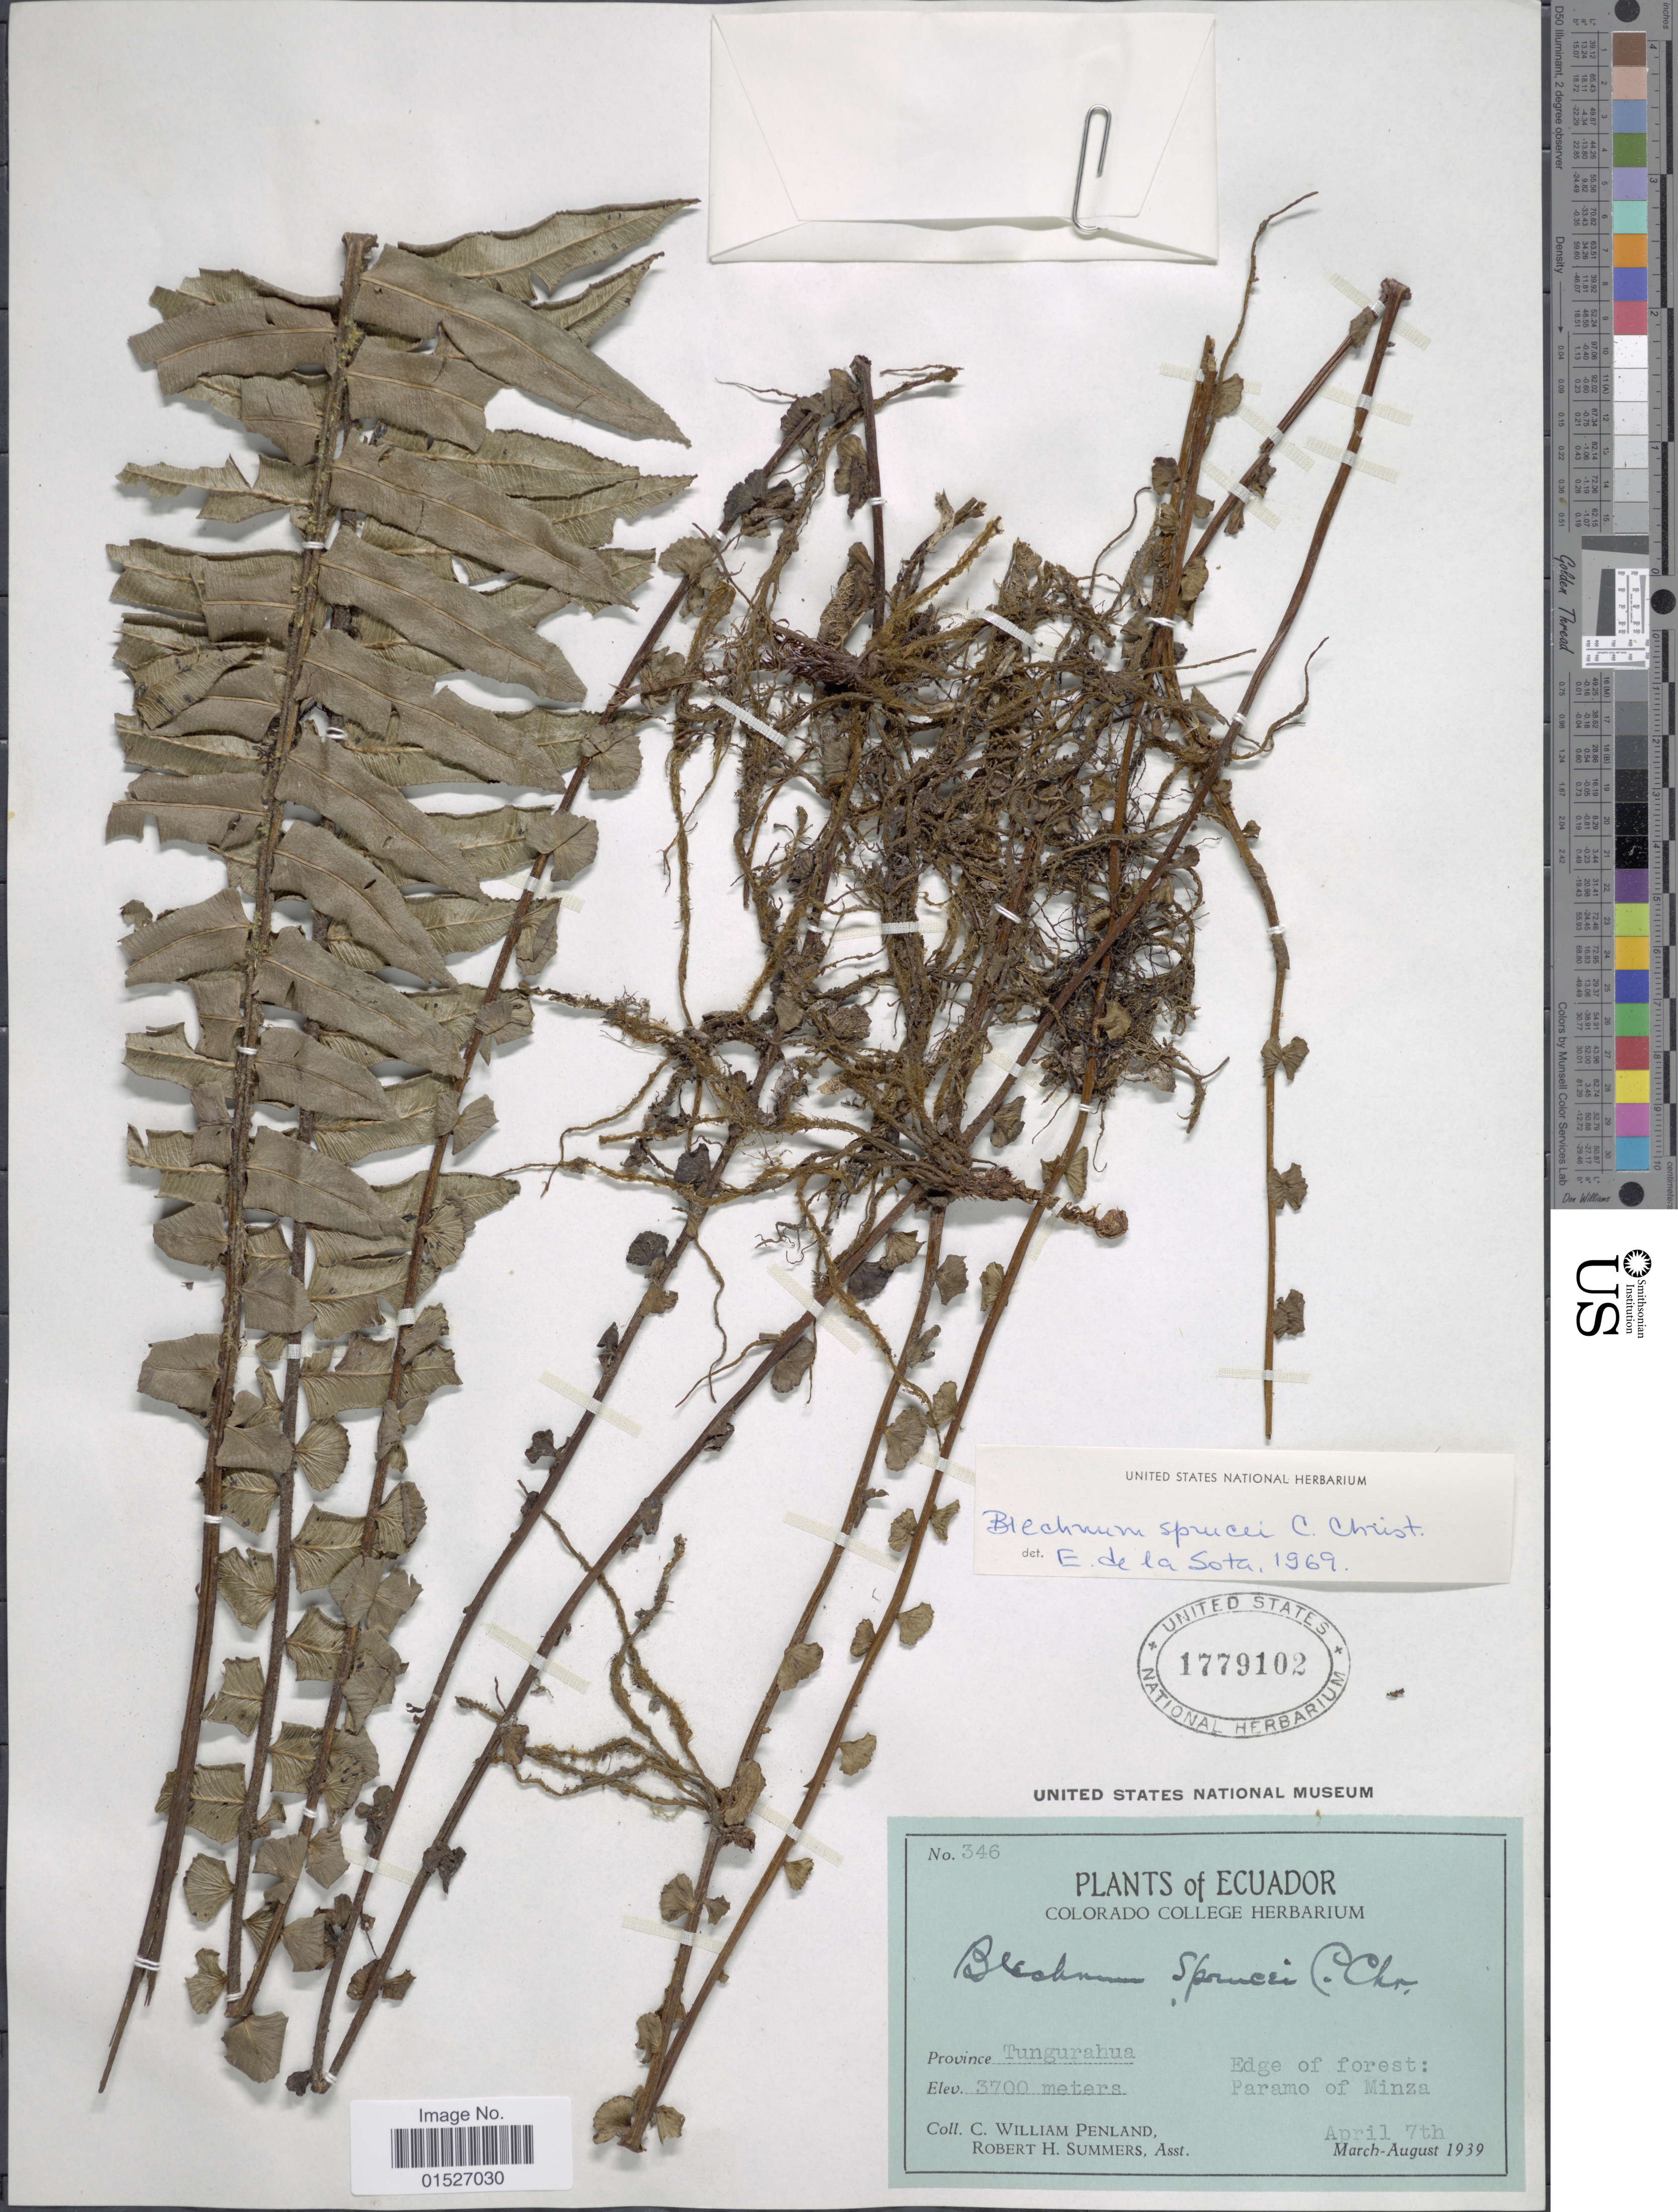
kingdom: Plantae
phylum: Tracheophyta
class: Polypodiopsida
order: Polypodiales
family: Blechnaceae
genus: Blechnum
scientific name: Blechnum sprucei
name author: C. Chr.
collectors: C. W. Penland & R. Summers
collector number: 346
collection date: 1939-04-07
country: Ecuador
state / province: Tungurahua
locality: Province Tungurahua. Edge of forest: Paramo of Minza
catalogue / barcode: US 1779102